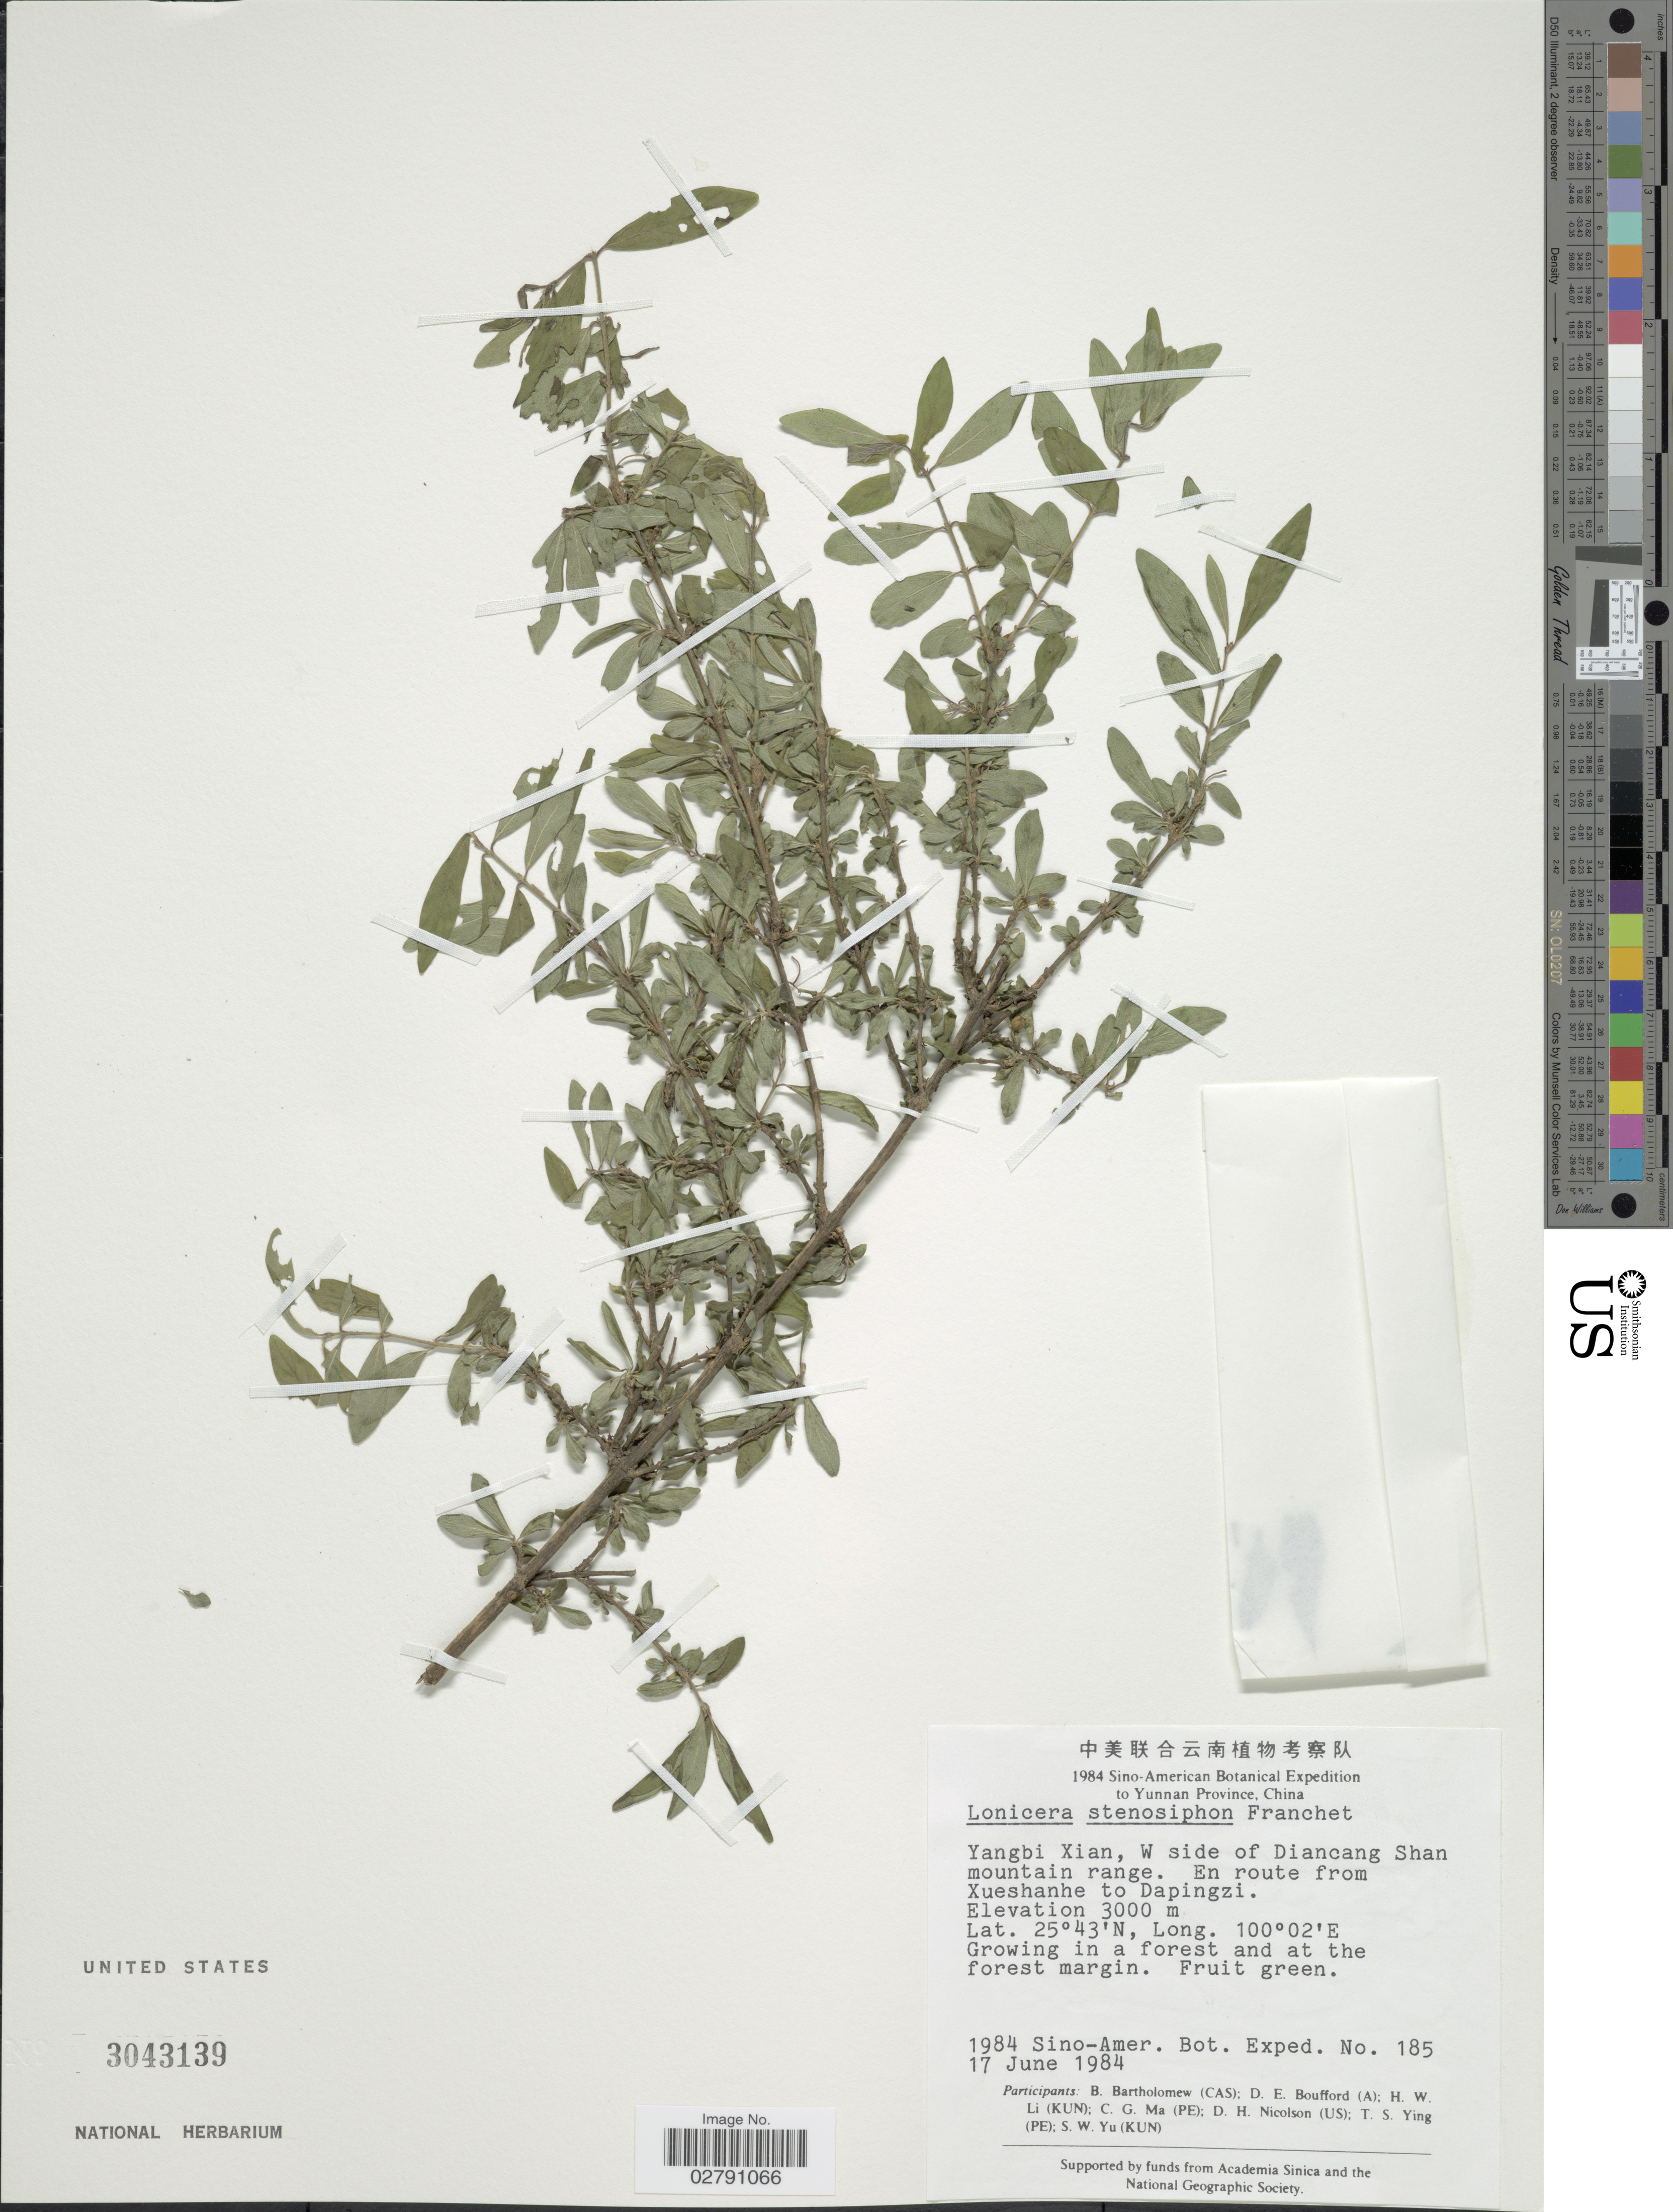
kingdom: Plantae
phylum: Tracheophyta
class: Magnoliopsida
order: Dipsacales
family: Caprifoliaceae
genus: Lonicera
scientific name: Lonicera stenosiphon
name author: Franch.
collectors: Sino-Amer. Bot. Exped. 1984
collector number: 185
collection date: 1984-06-17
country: China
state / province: Yunnan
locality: Yiangbi Xian, W side of Diancang Shan mountain range. En route from Xueshanhe to Dapingzi.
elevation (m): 3000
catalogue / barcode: US 3043139